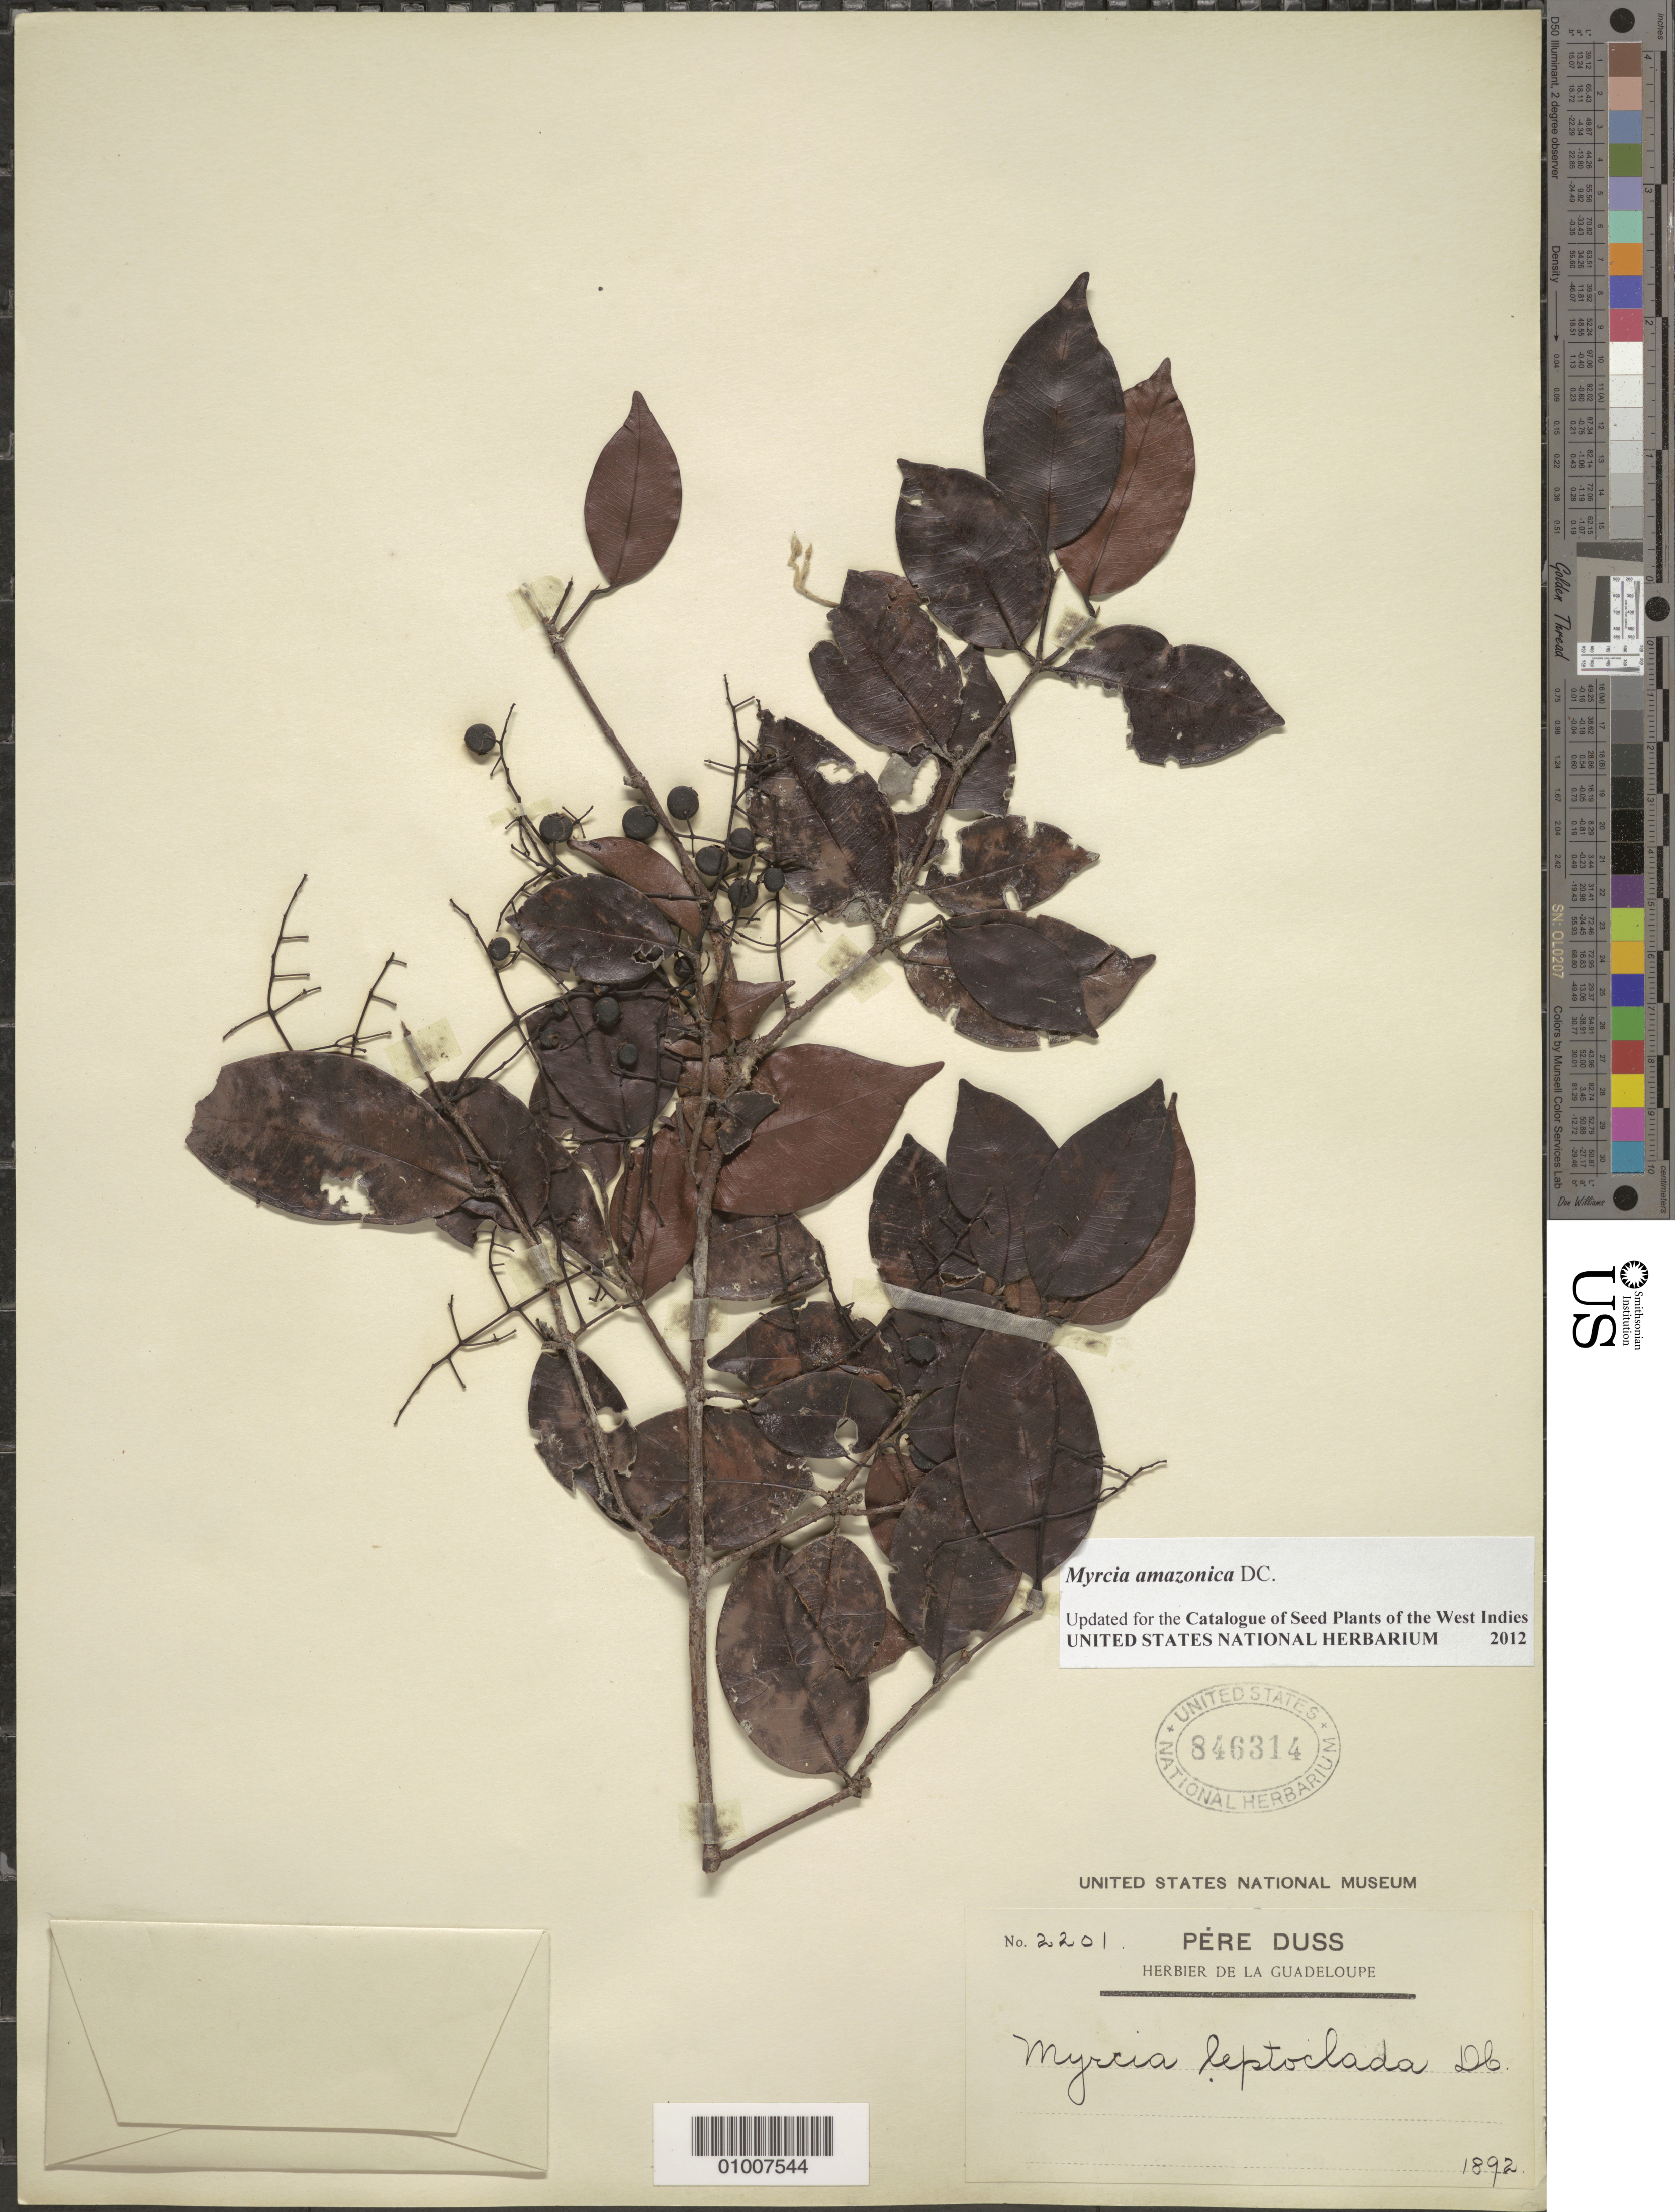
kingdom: Plantae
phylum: Tracheophyta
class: Magnoliopsida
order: Myrtales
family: Myrtaceae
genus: Myrcia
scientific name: Myrcia amazonica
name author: DC.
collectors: Père Duss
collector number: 2201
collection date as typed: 1892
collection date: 1892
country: Guadeloupe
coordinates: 0 N, 0 E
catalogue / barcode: US 846314